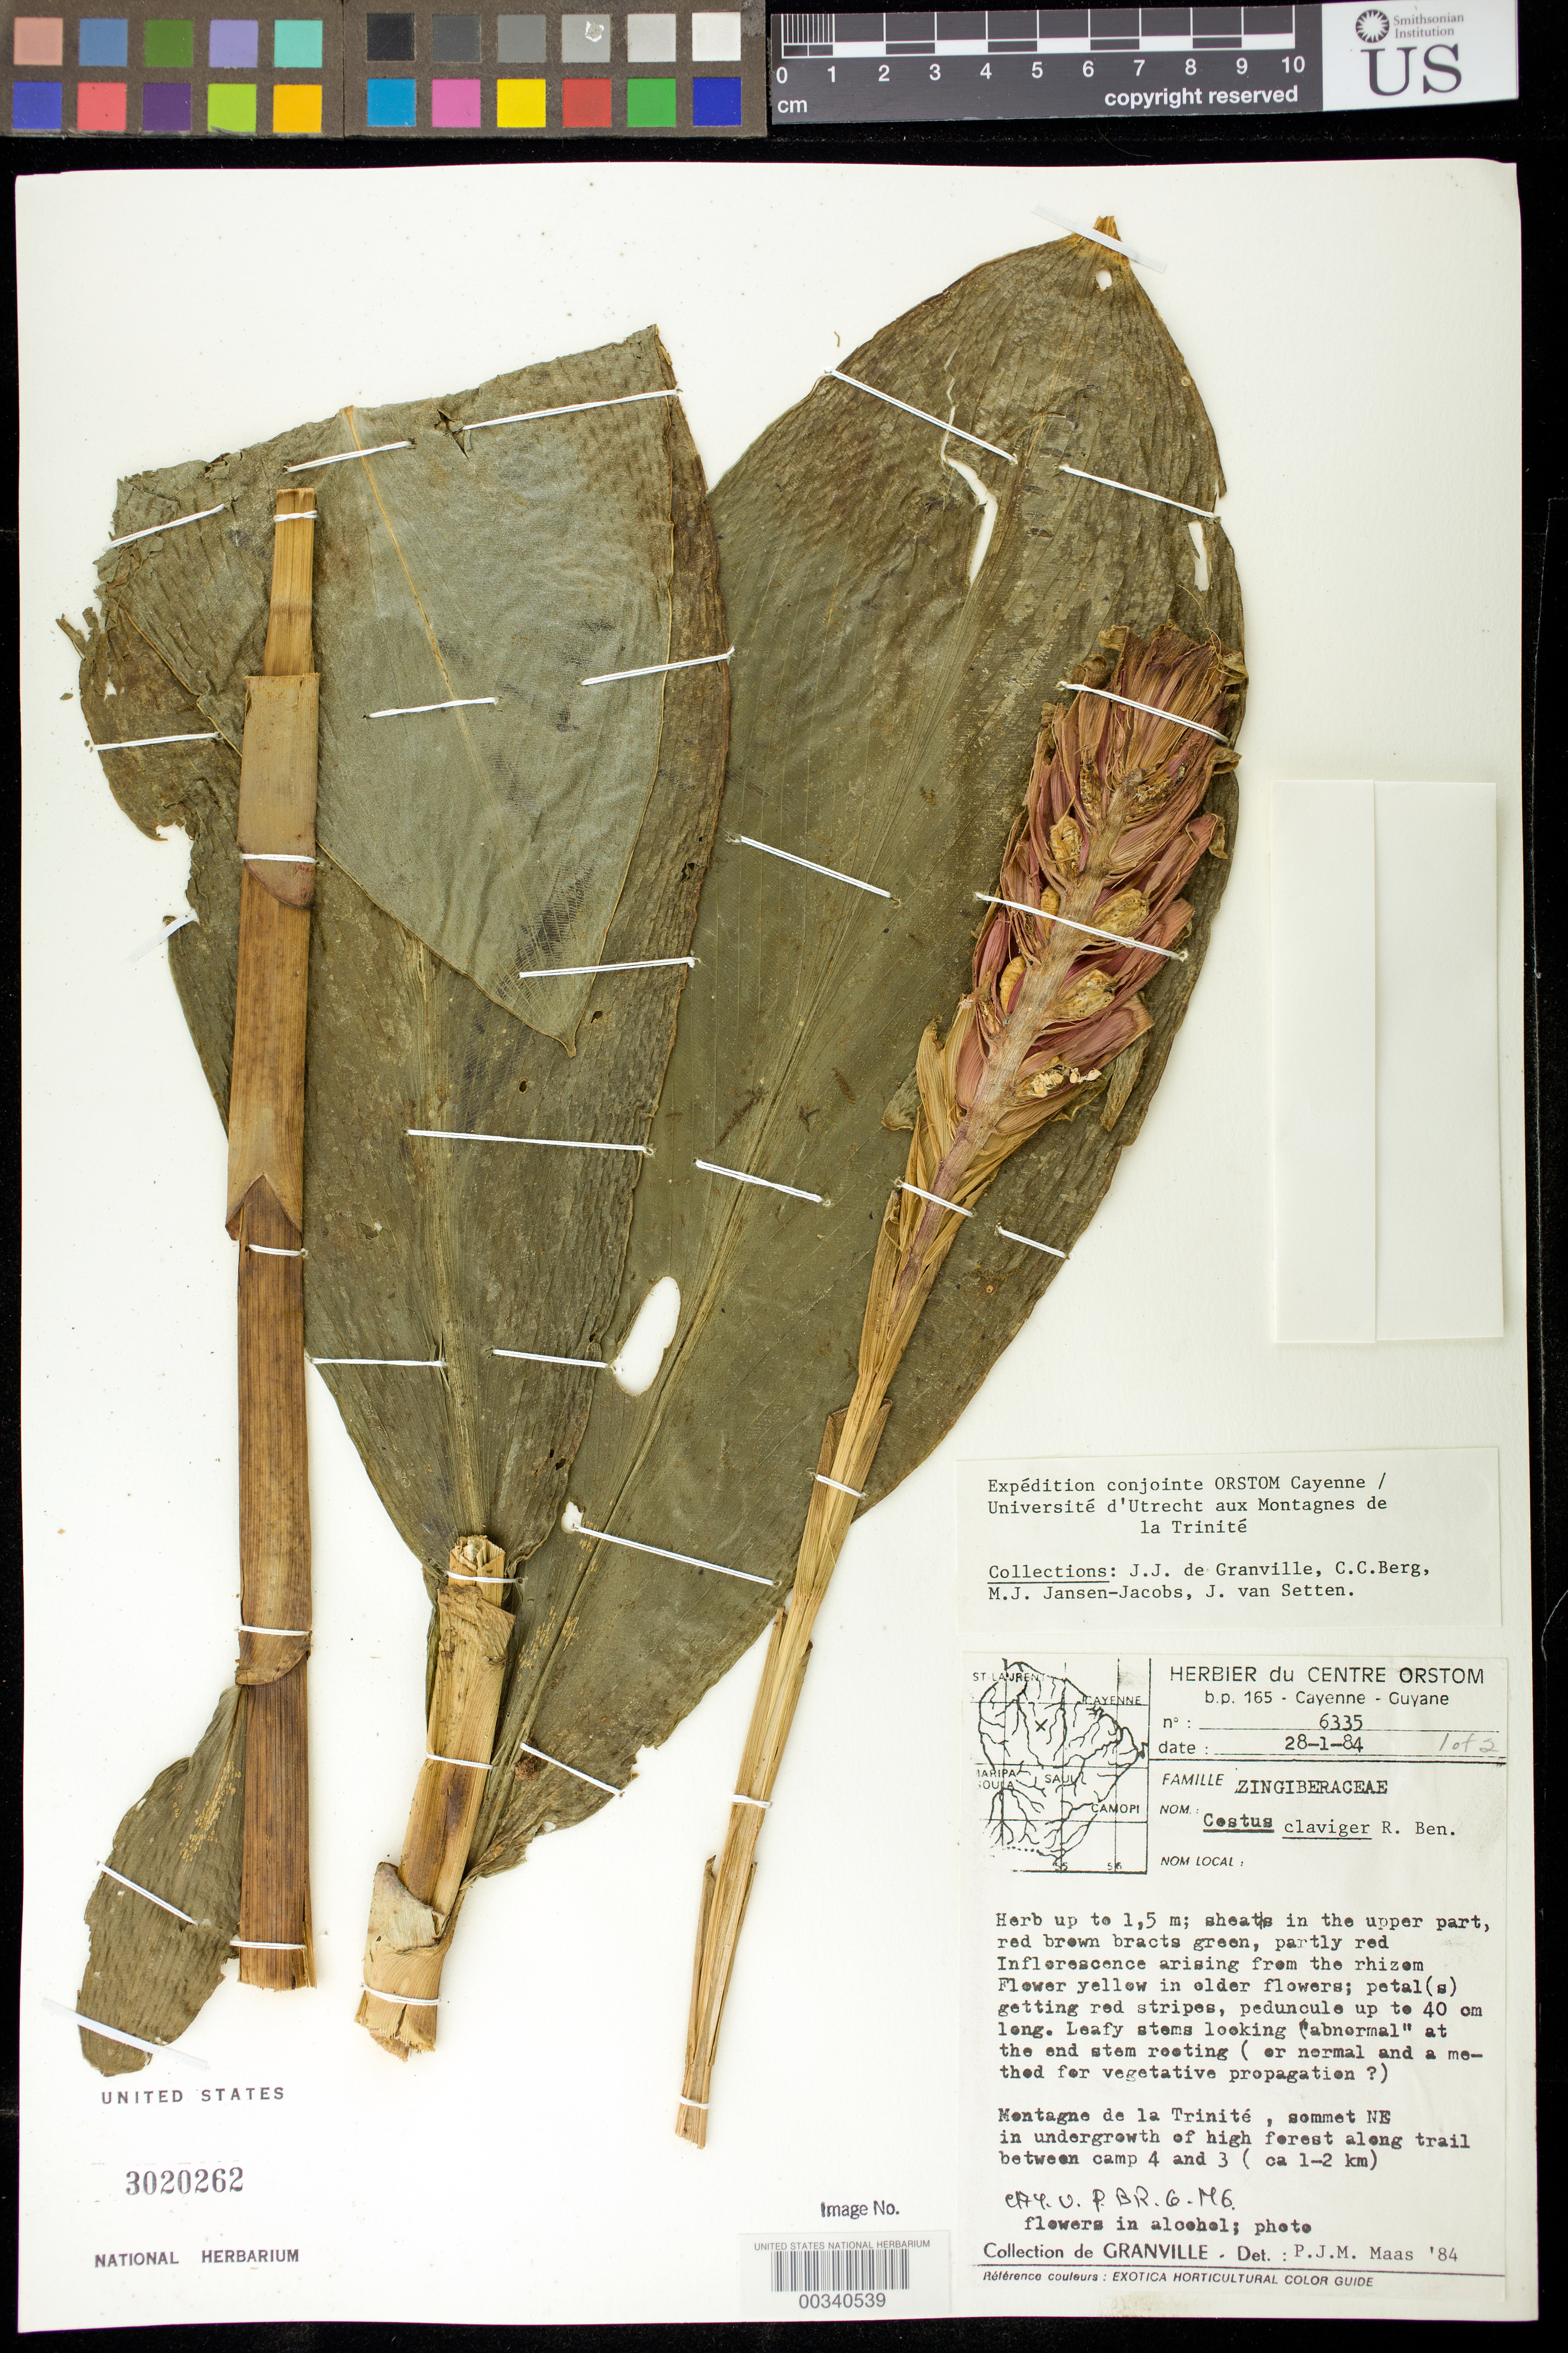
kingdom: Plantae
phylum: Tracheophyta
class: Liliopsida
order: Zingiberales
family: Costaceae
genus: Costus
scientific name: Costus claviger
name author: Benoist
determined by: Maas, Paul J. M.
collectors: J.-J. de Granville, C. C. Berg, M. J. Jansen-Jacobs & J. van Setten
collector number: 6335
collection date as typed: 28 Jan 1984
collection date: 1984-01-28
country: French Guiana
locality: Montagne de la trinite, sommet ne in undergrowth of high forest along trail between camp 4 and 3 (ca 1-2 km)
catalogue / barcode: US 3020262